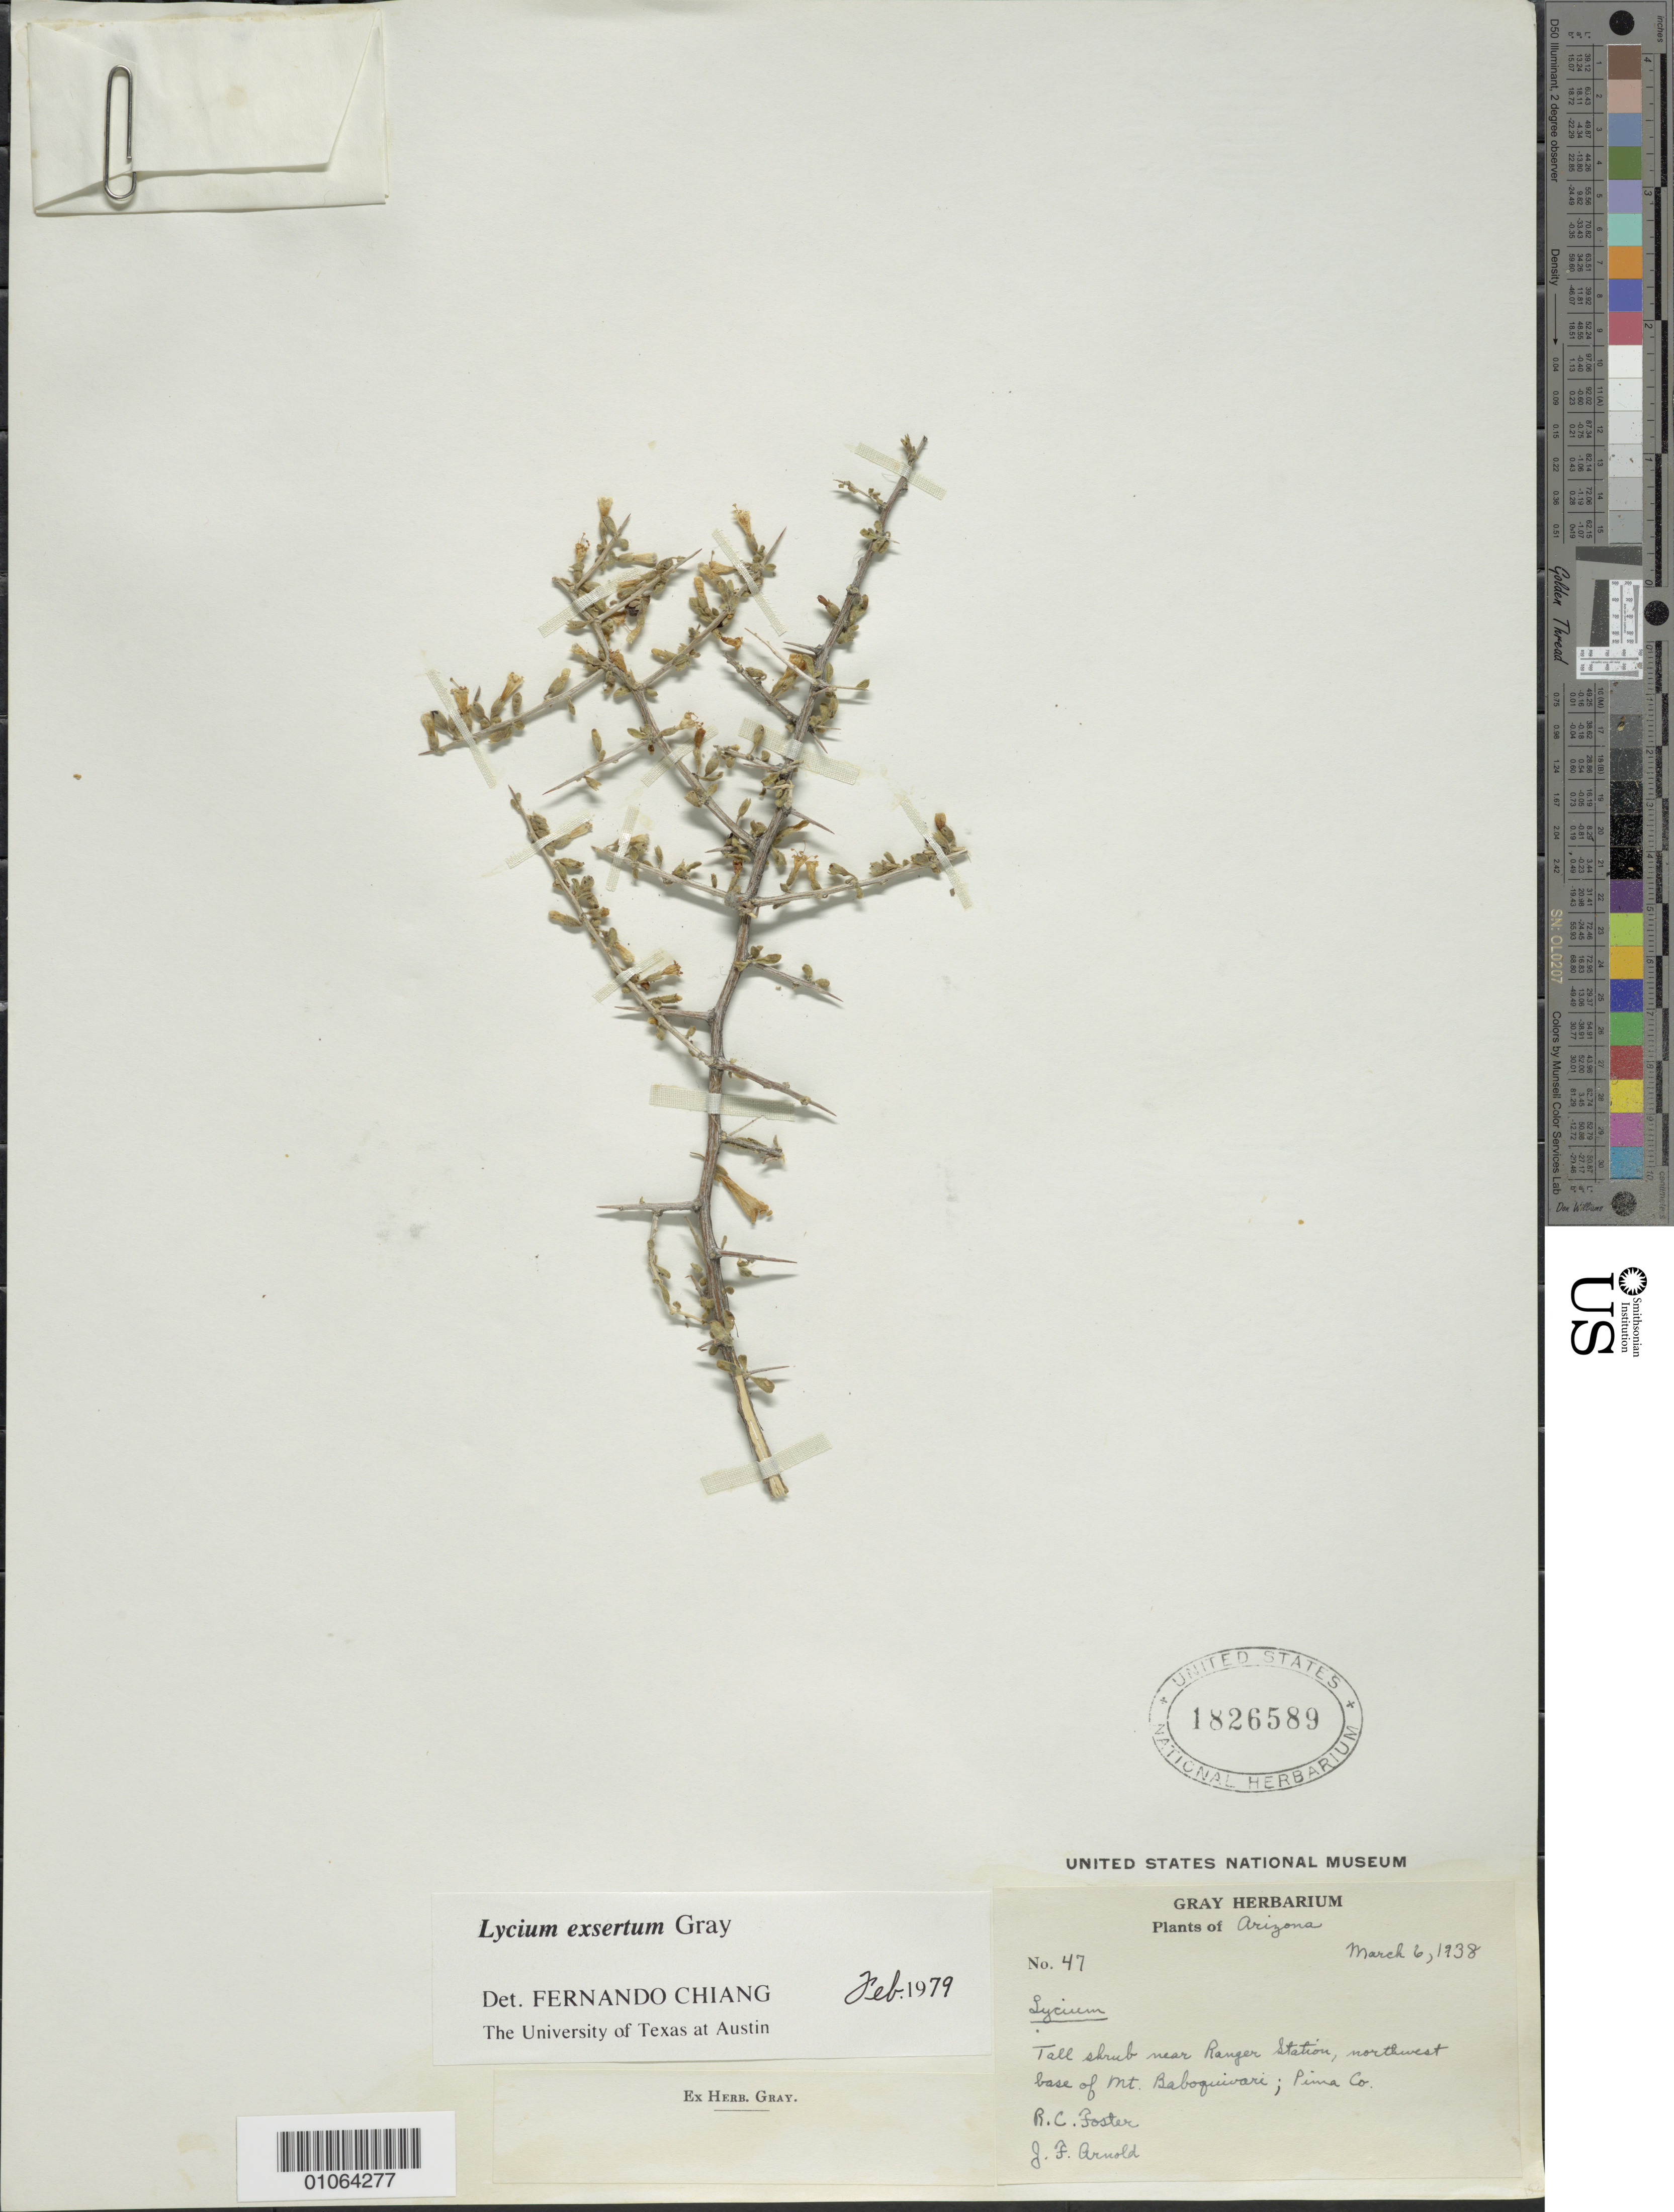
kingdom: Plantae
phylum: Tracheophyta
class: Magnoliopsida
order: Solanales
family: Solanaceae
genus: Lycium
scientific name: Lycium exsertum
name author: A. Gray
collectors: R. C. Foster & J. F. Arnold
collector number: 47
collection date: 1938-03-06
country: United States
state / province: Arizona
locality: Near Ranger Station, northwest base of Mt. Baboquivari; Pima Co.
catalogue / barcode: US 1826589